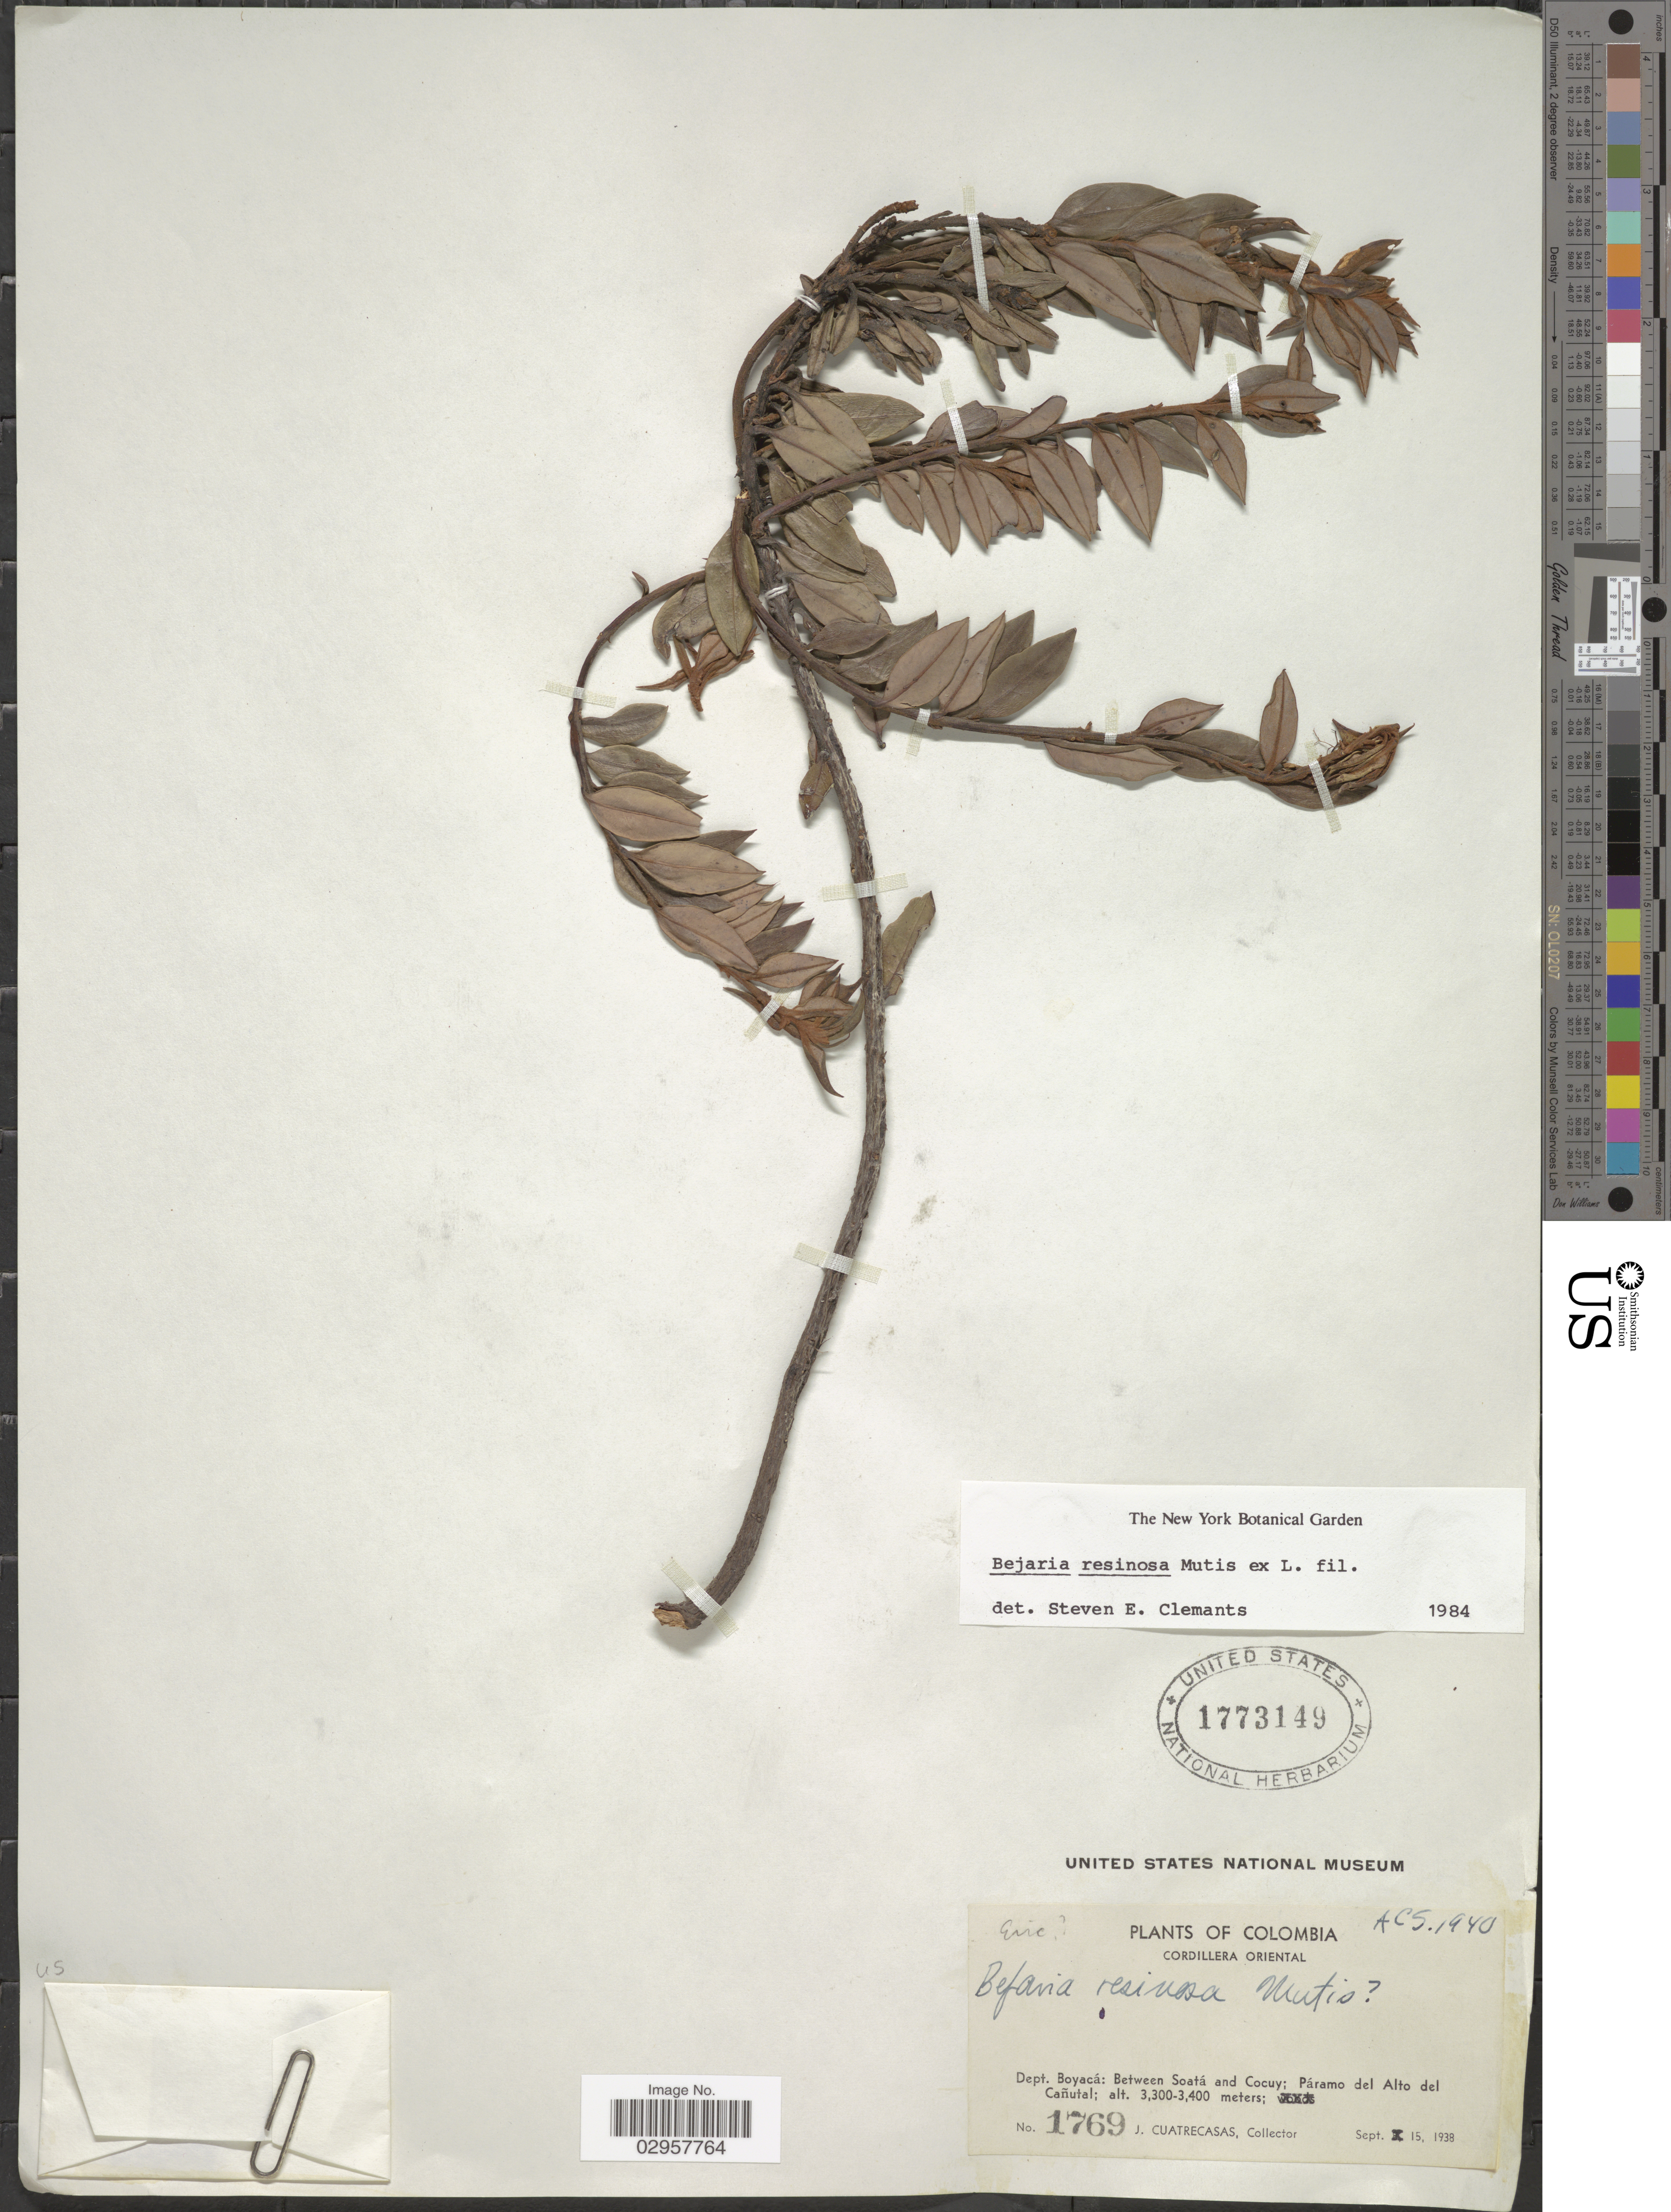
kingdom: Plantae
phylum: Tracheophyta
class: Magnoliopsida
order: Ericales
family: Ericaceae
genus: Befaria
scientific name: Befaria resinosa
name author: Mutis ex L. f.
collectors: J. Cuatrecasas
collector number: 1769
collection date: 1938-09-15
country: Colombia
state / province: Boyacá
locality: Cordillera Oriental. Dept. Boyacá Soatá and Cocuy; Páramo del Alto del Cañutal.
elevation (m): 3300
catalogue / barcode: US 1773149